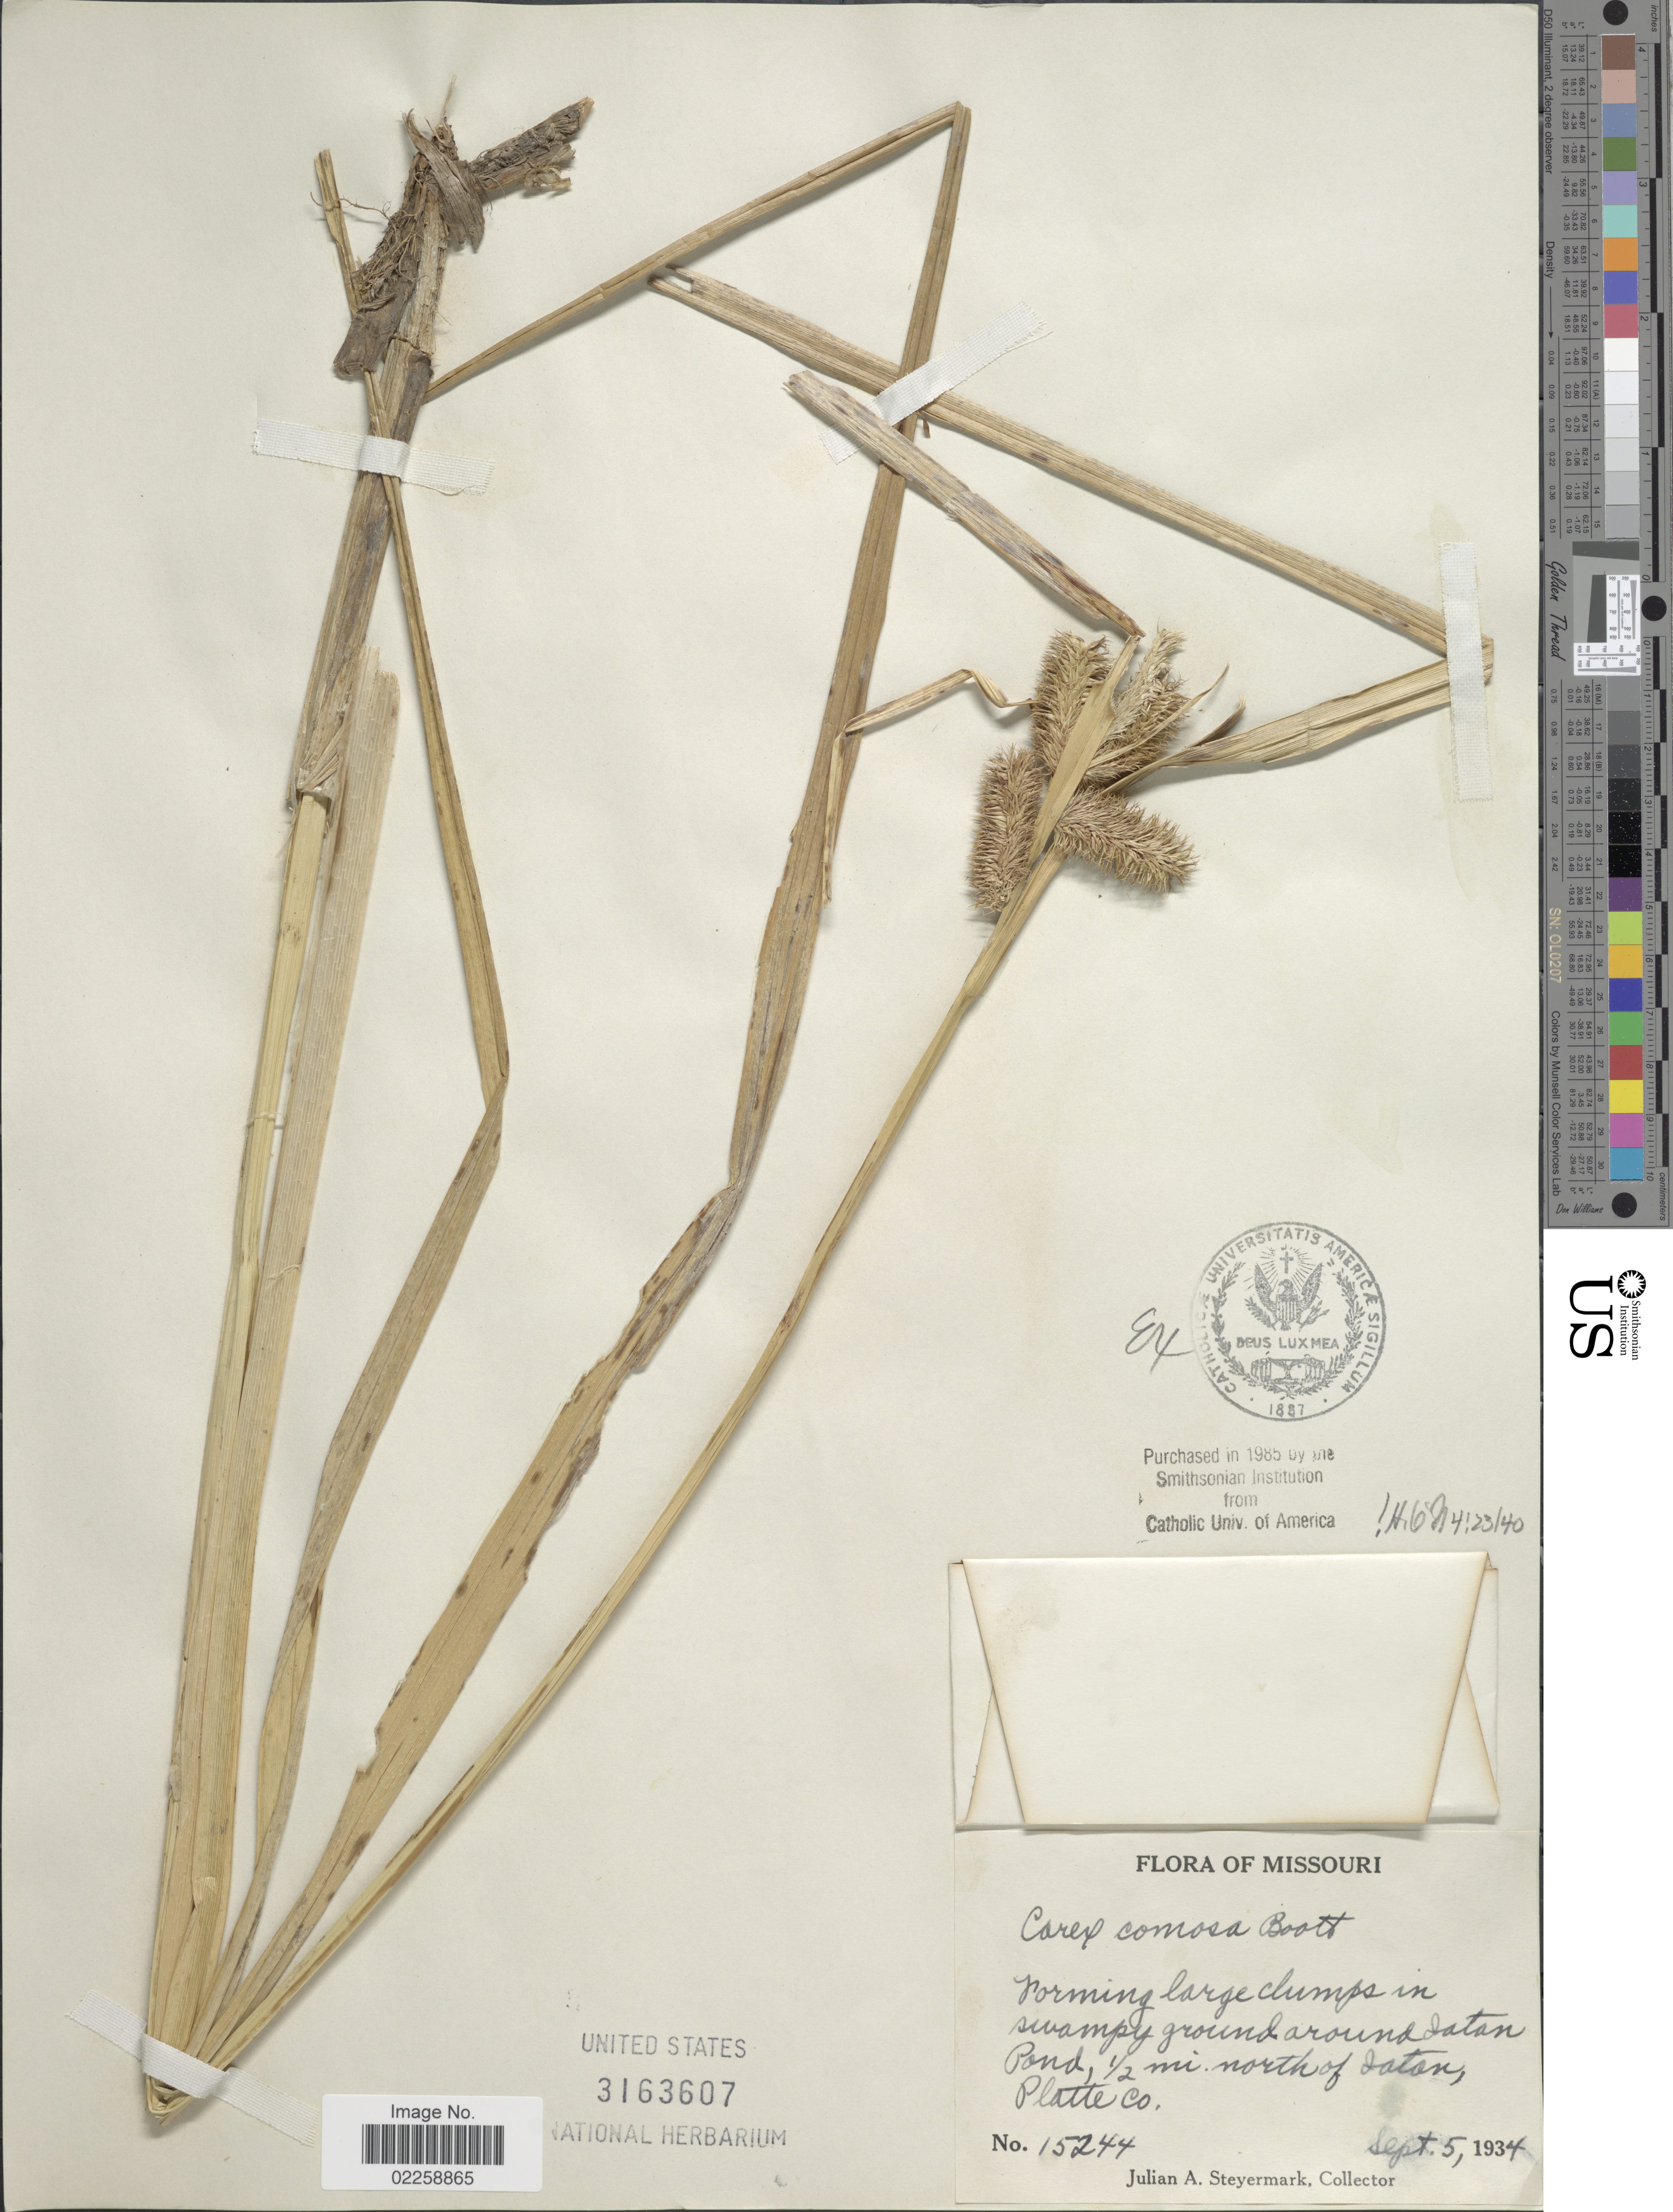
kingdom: Plantae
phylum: Tracheophyta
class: Liliopsida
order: Poales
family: Cyperaceae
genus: Carex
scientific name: Carex comosa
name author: Boott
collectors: J. Steyermark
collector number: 15244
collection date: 1934-09-05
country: United States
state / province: Missouri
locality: Around Satan Pond, ½ mi. north of Satan, Platte Co.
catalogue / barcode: US 3163607